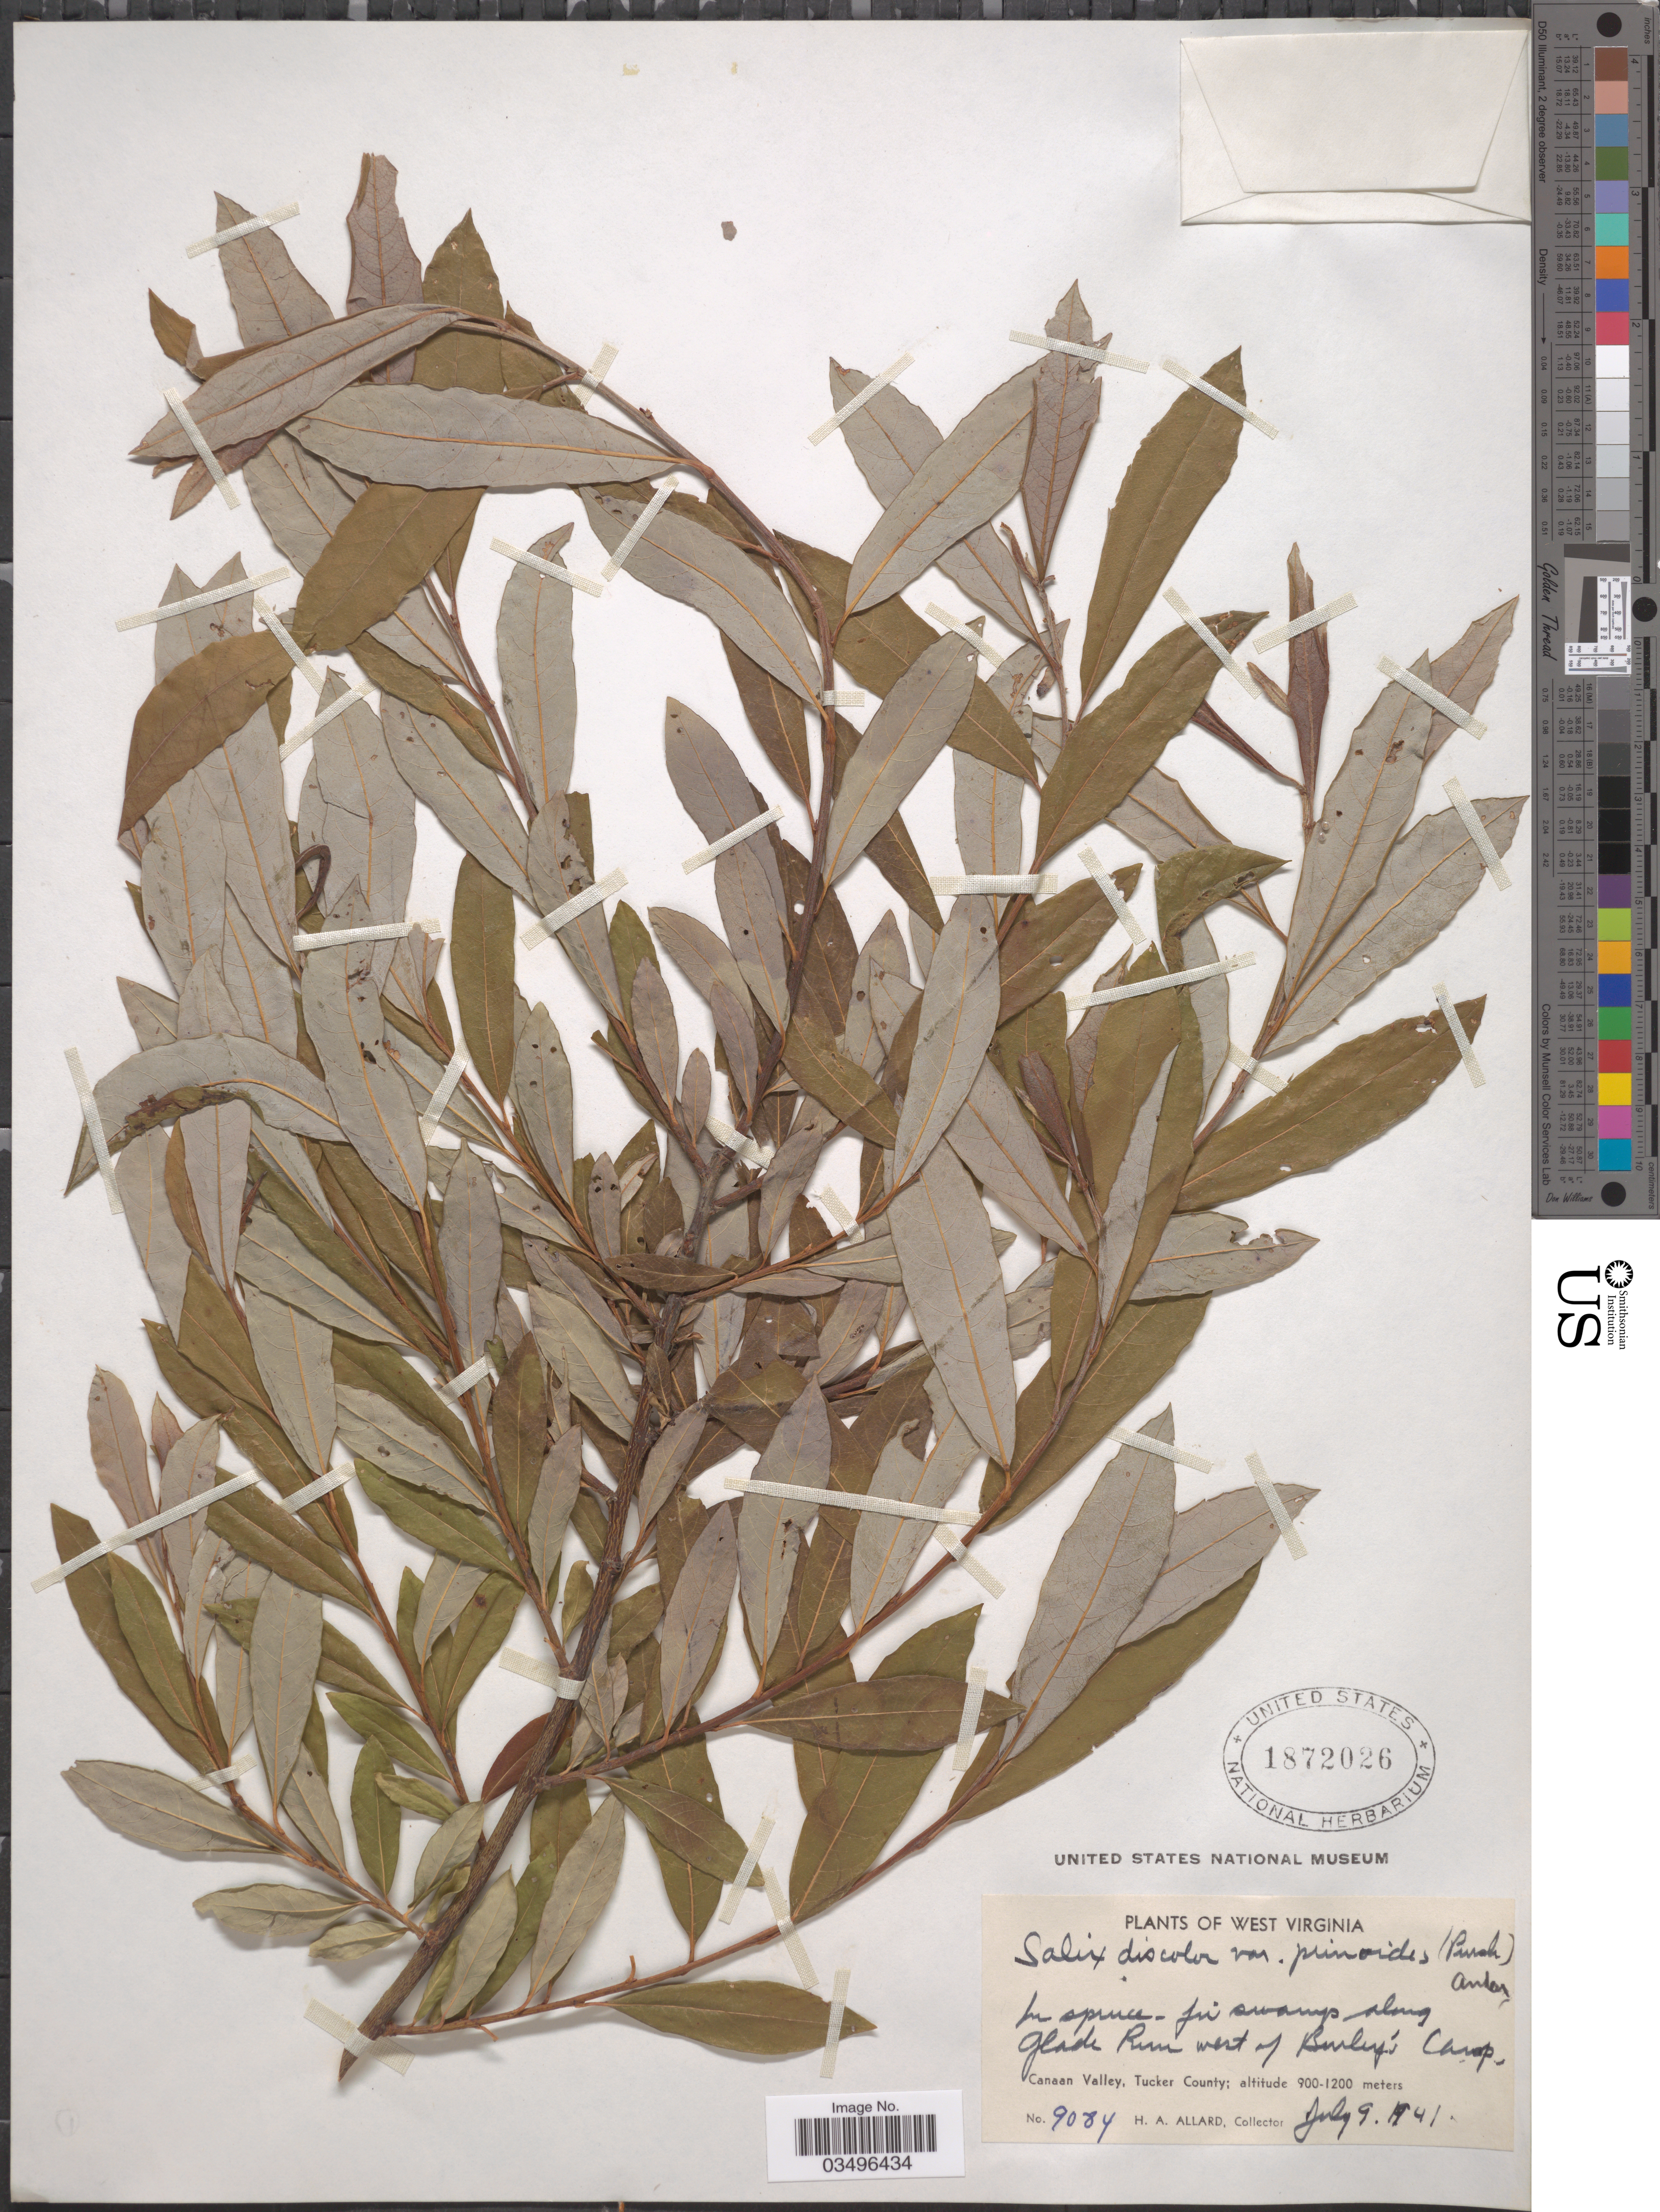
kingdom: Plantae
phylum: Tracheophyta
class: Magnoliopsida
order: Malpighiales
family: Salicaceae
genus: Salix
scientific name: Salix daphnoides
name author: Vill.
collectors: H. A. Allard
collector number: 9084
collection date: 1941-07-09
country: United States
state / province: West Virginia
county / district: Tucker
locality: In spruce-fir swamp along Glade Run west of Bailey's Camp. Canaan Valley, Tucker County.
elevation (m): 900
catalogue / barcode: US 1872026